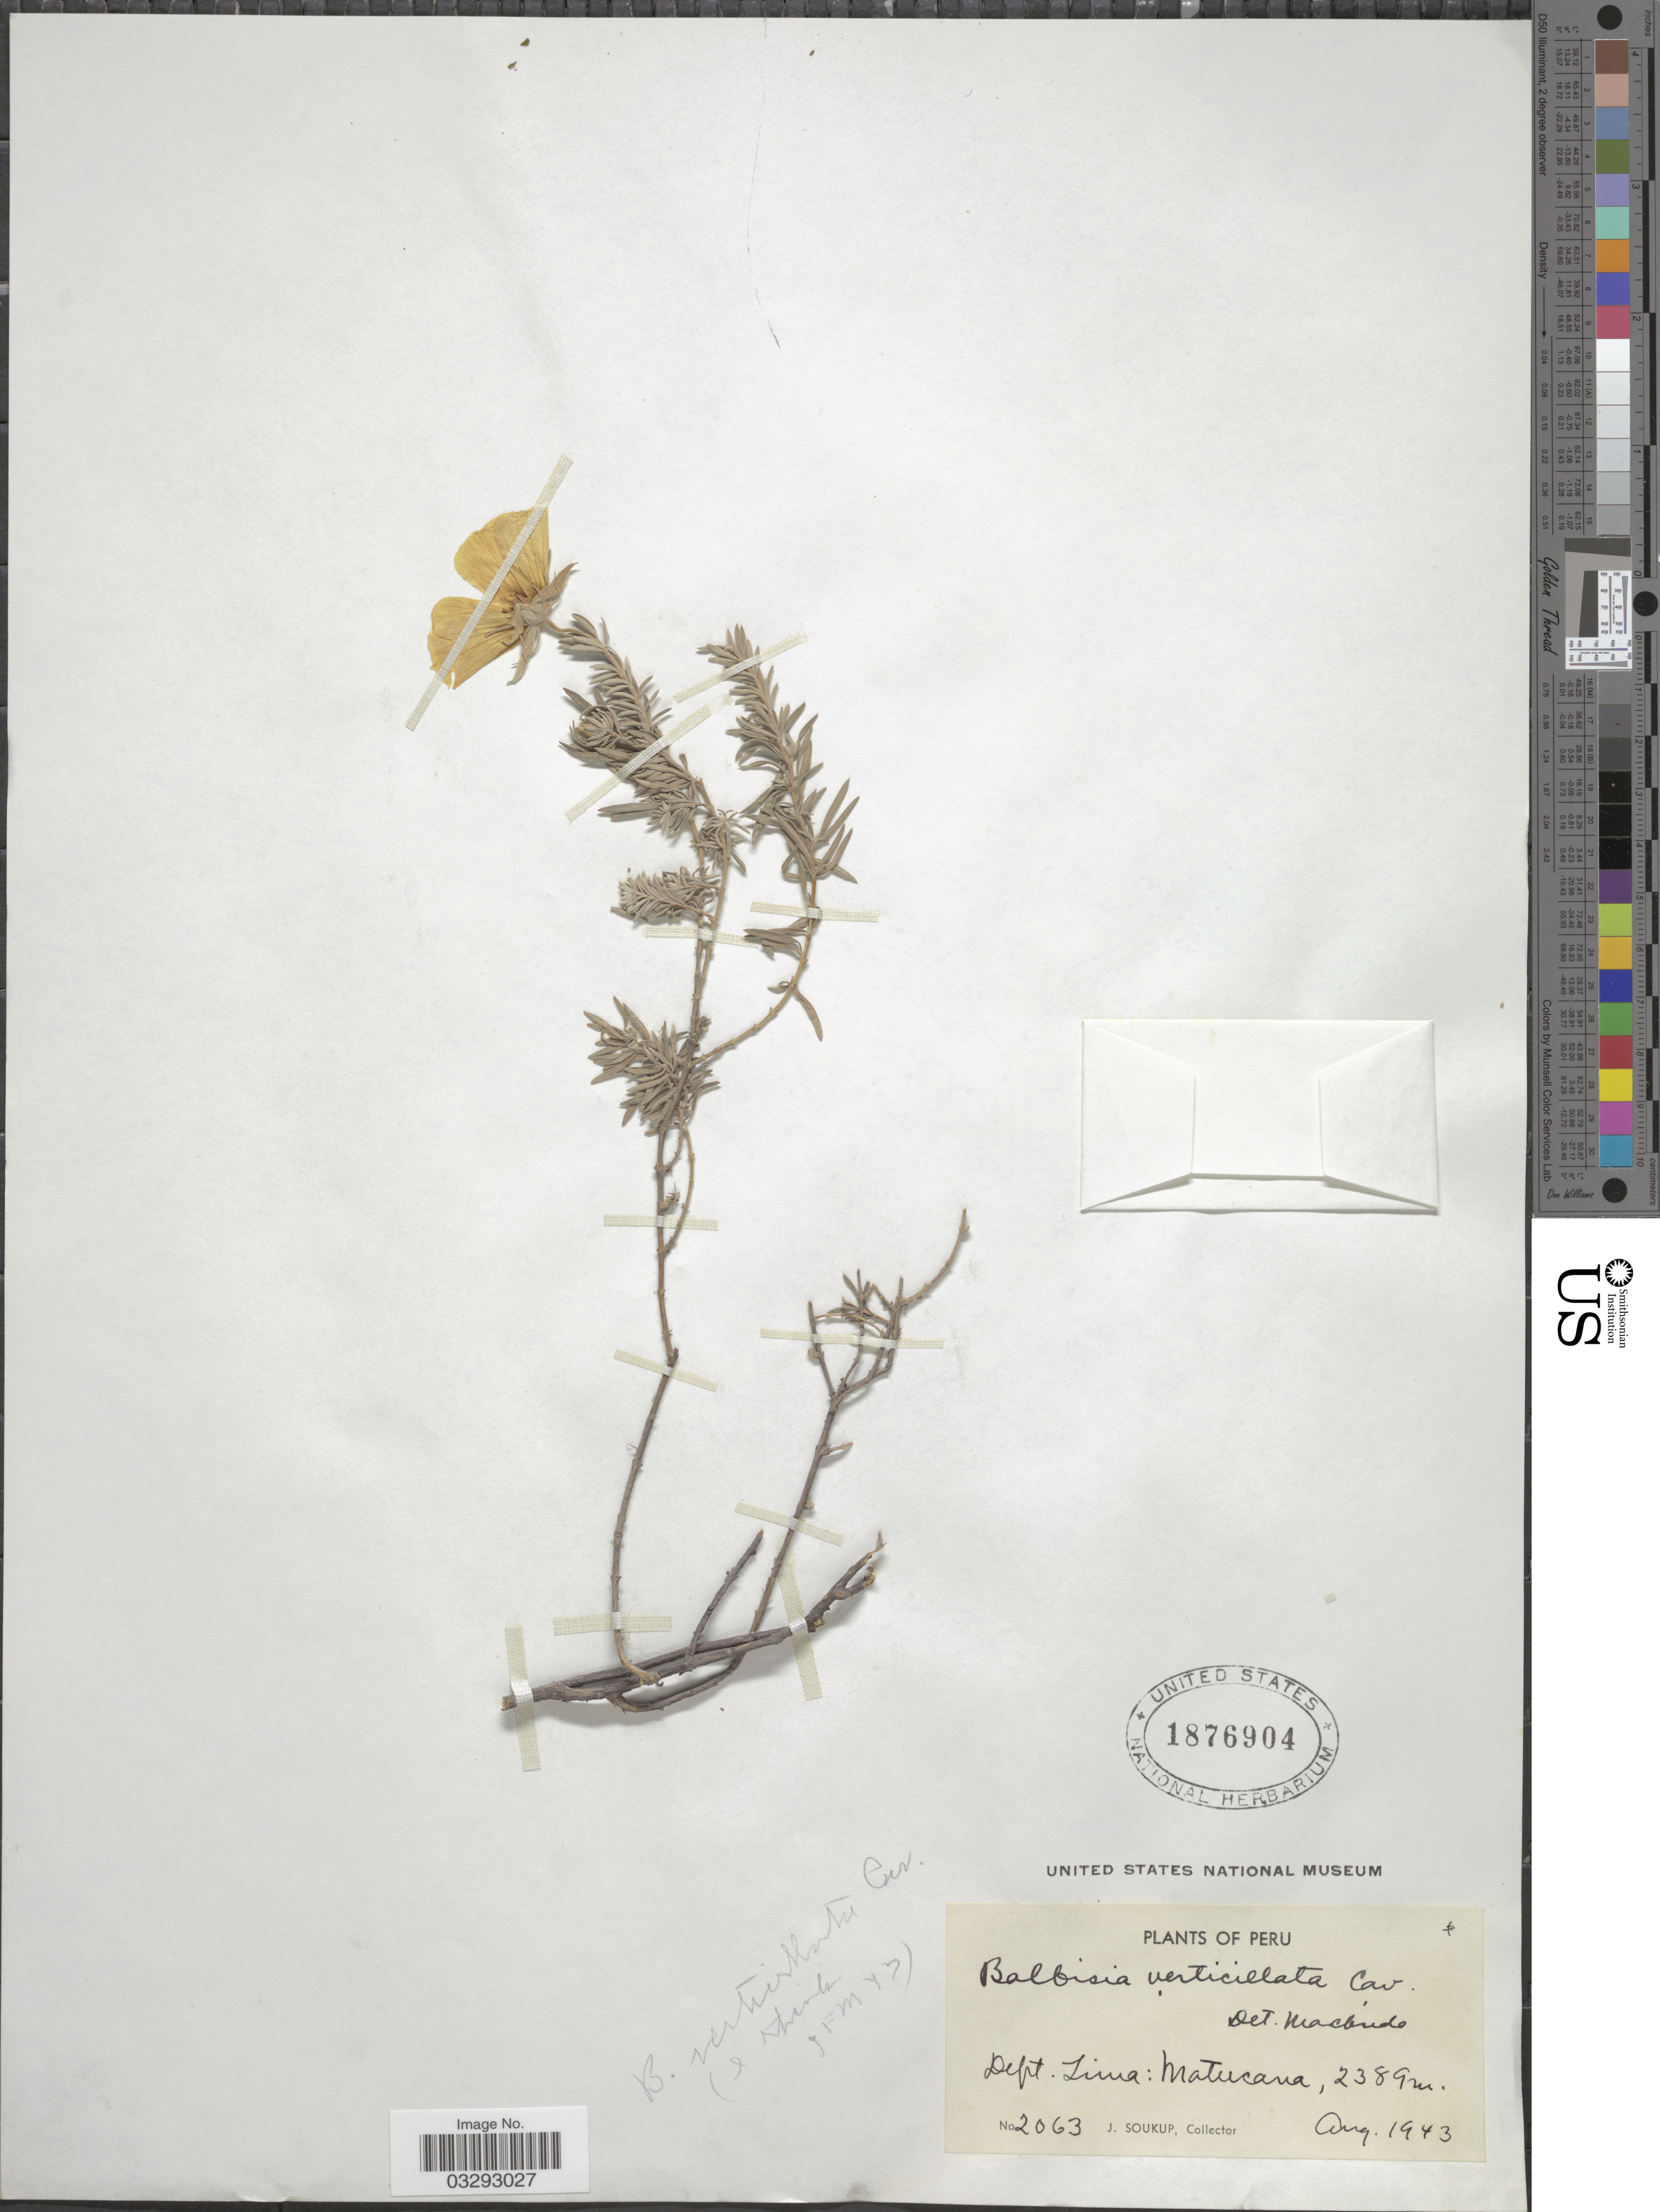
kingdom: Plantae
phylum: Tracheophyta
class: Magnoliopsida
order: Geraniales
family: Vivianiaceae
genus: Balbisia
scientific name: Balbisia verticillata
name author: Cav.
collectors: J. Soukup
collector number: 2063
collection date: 1943-08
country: Peru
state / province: Lima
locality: Dept. Lima: Matucana.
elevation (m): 2389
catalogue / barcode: US 1876904